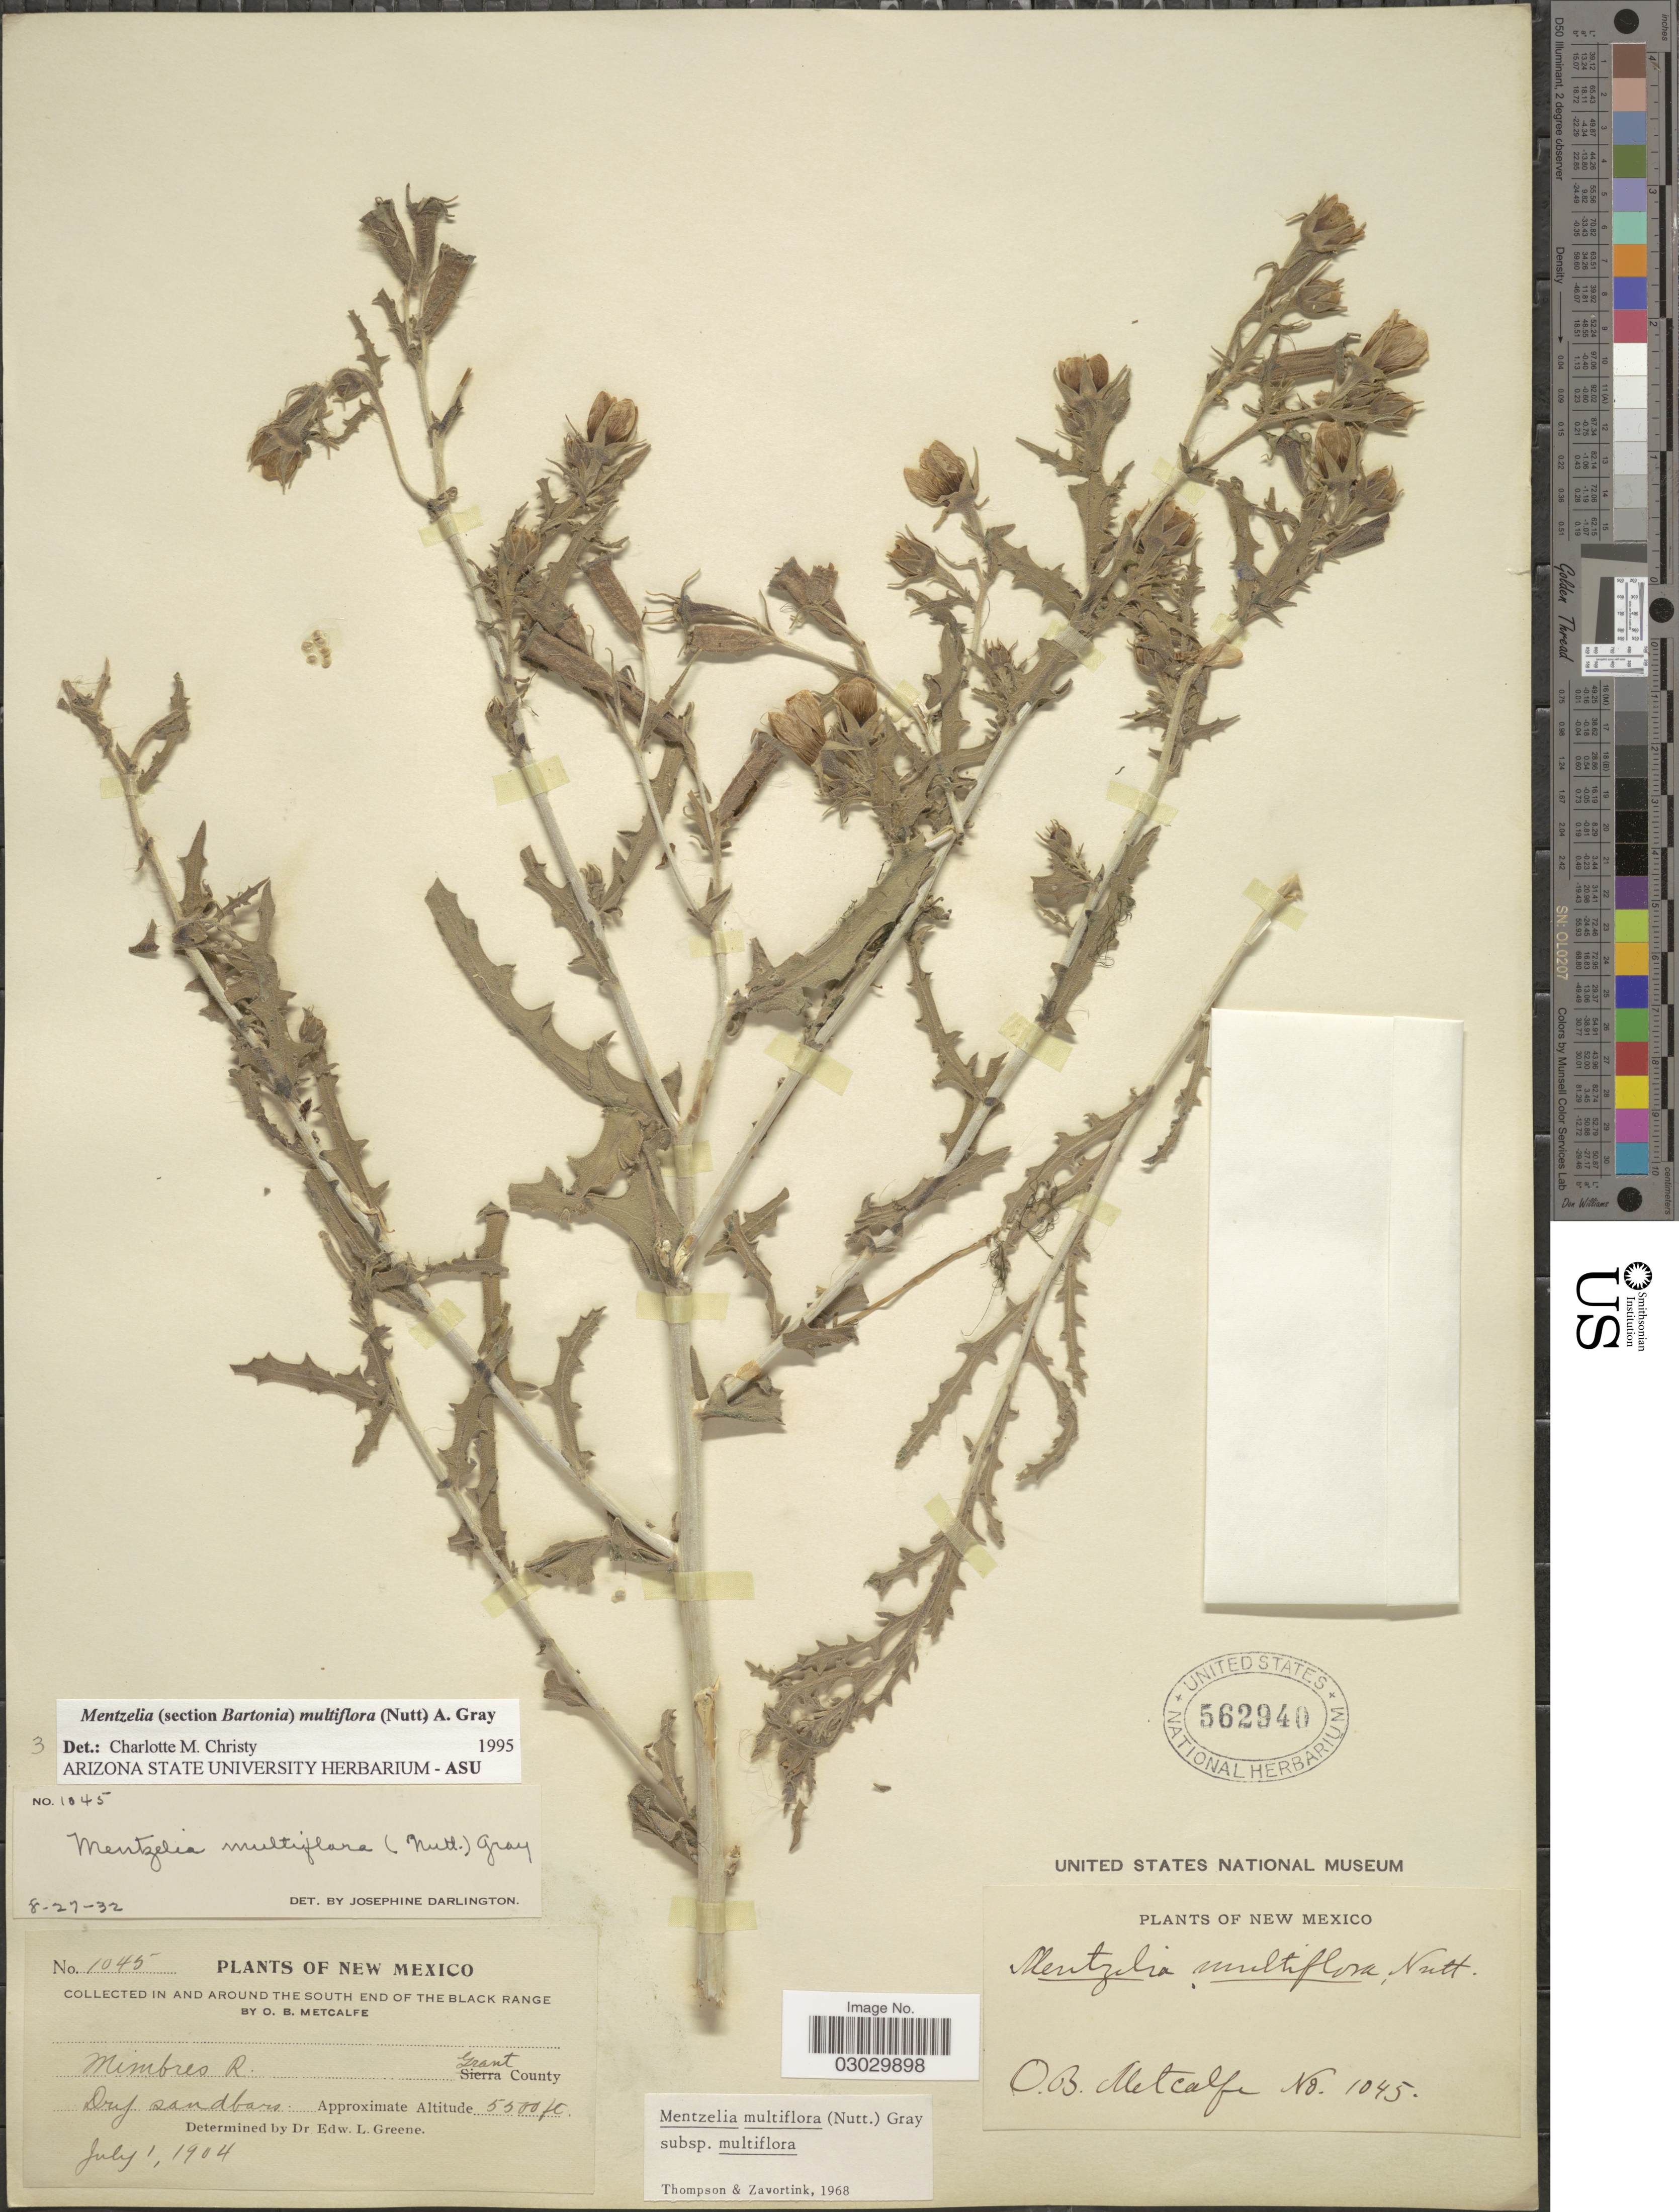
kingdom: Plantae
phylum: Tracheophyta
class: Magnoliopsida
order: Cornales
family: Loasaceae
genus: Mentzelia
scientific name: Mentzelia multiflora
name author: (Nutt.) A. Gray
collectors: O. B. Metcalfe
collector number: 1045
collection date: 1904-07-01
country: United States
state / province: New Mexico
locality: Collected in and around the south end of the Black Range. Mimbres R., Grant County.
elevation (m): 1676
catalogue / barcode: US 562940